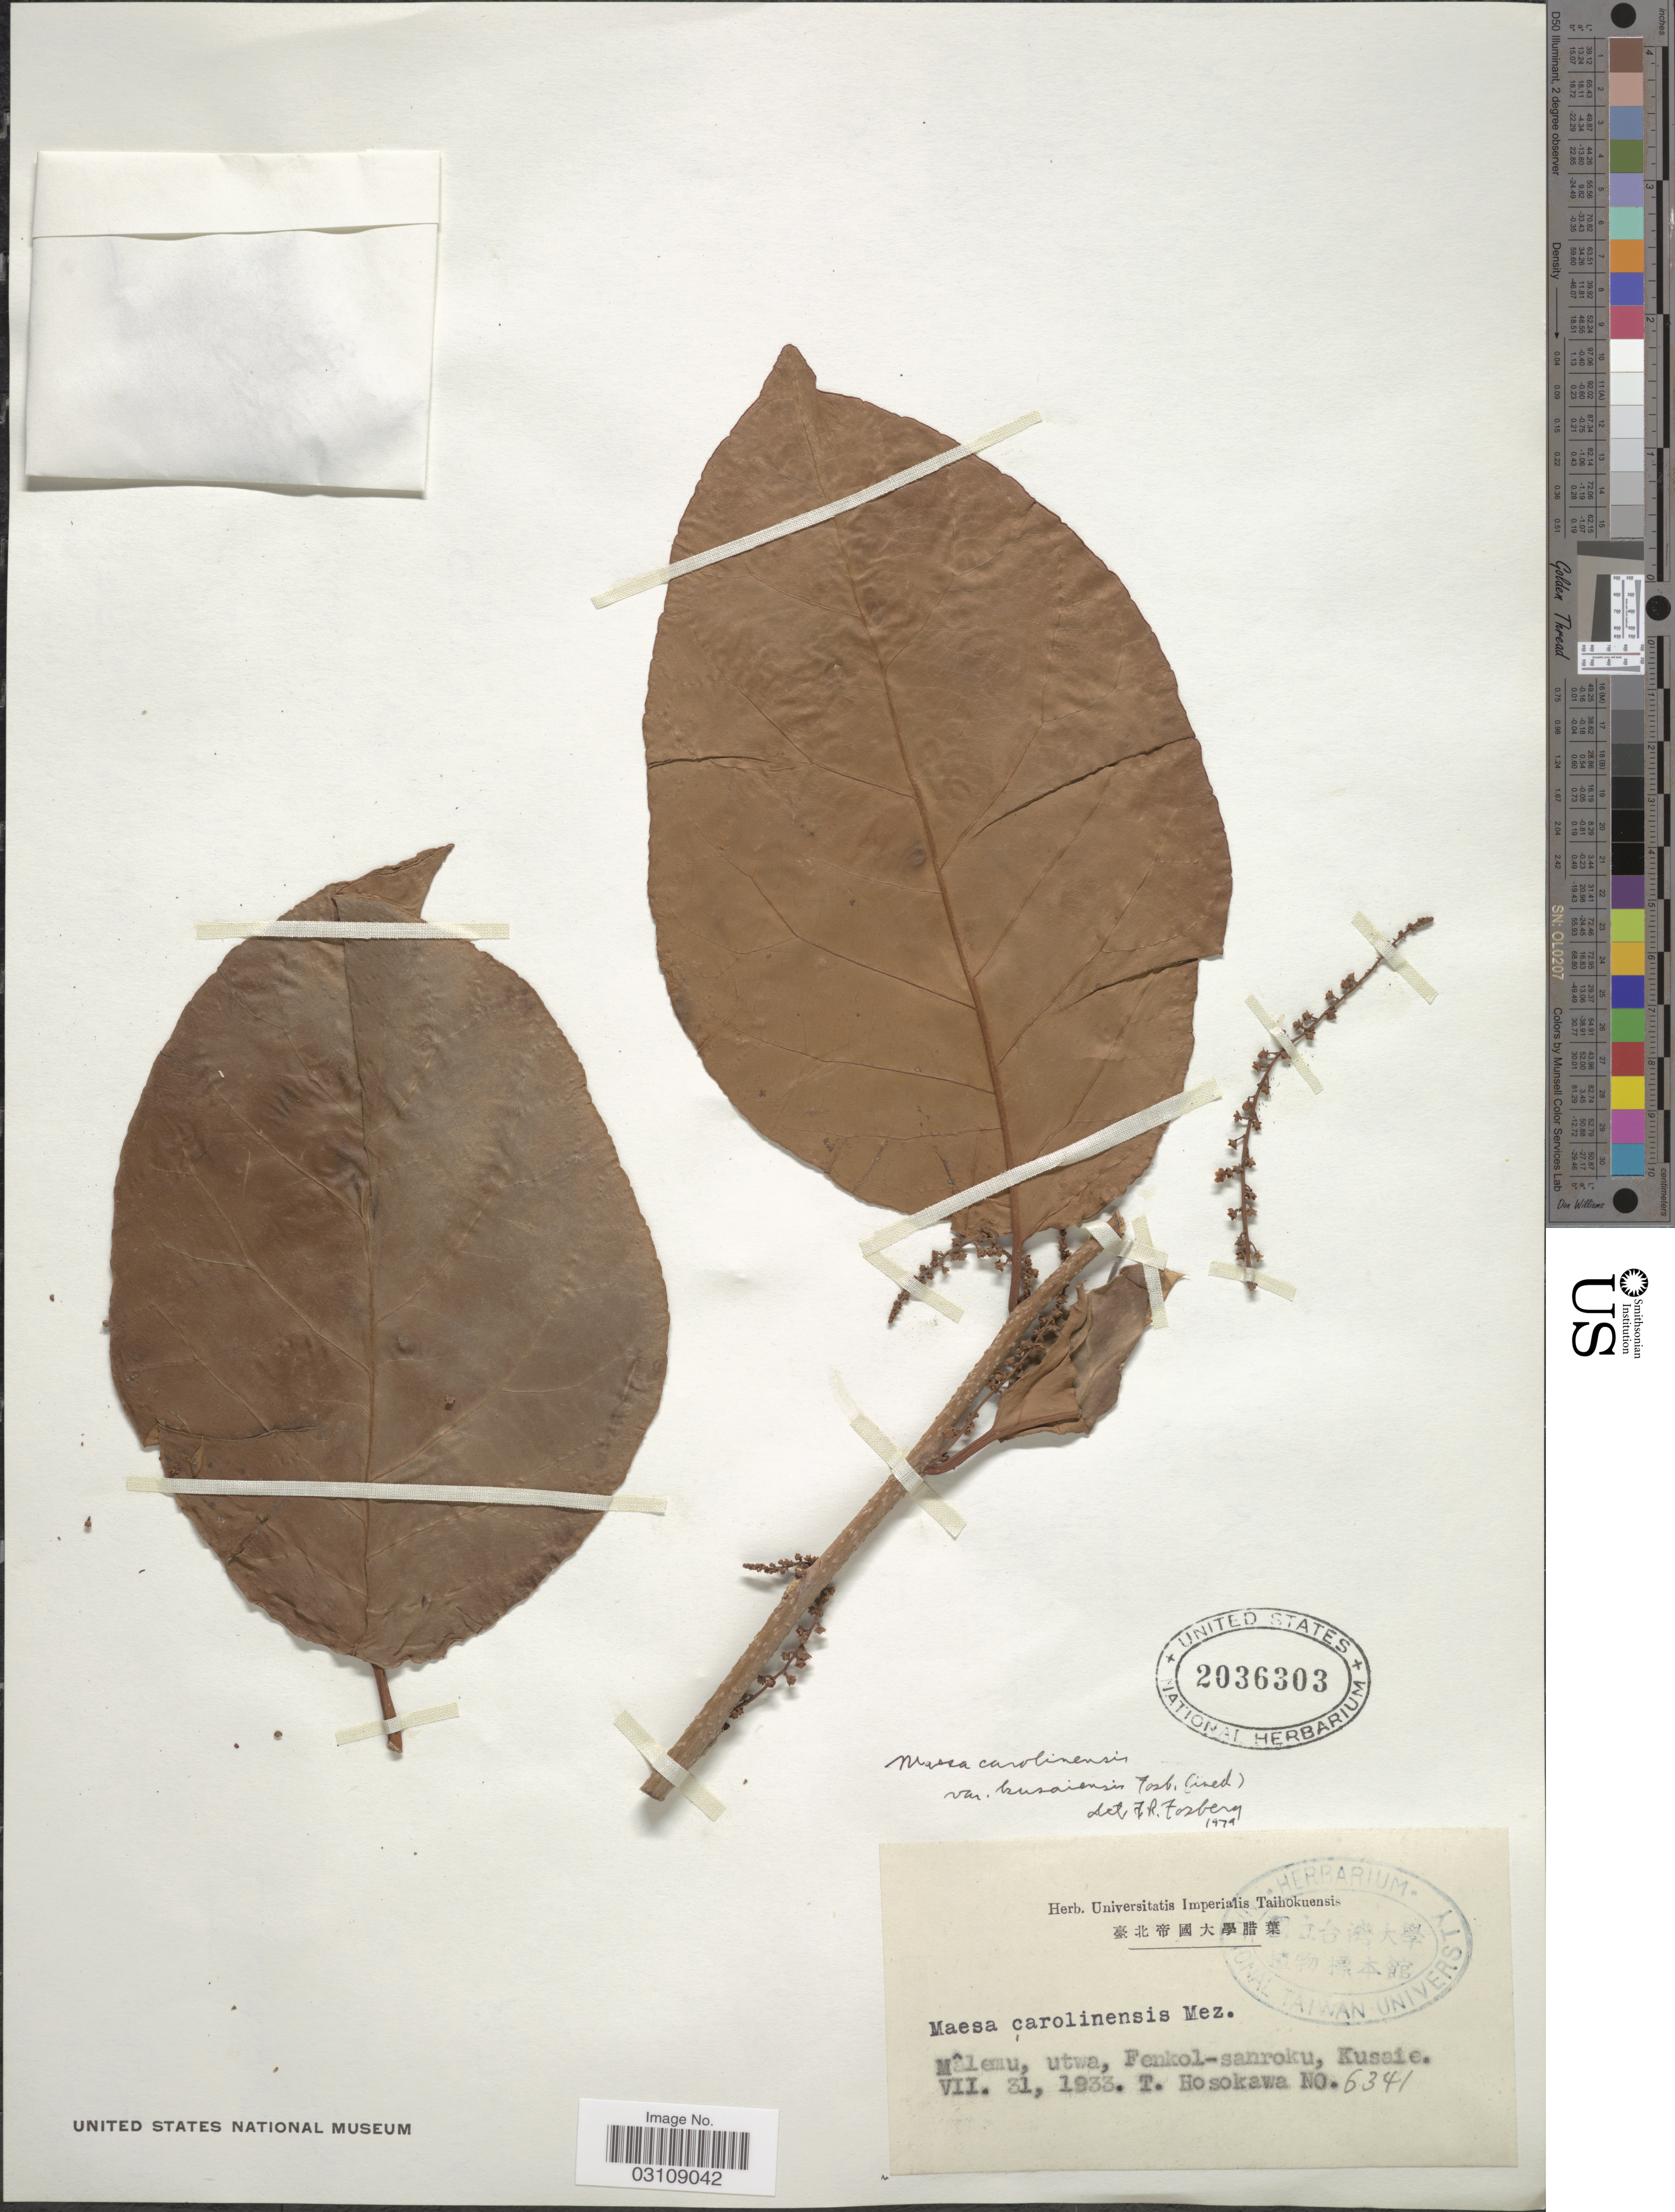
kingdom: Plantae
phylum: Tracheophyta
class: Magnoliopsida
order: Ericales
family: Primulaceae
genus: Maesa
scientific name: Maesa carolinensis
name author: Mez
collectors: T. Hosokawa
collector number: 6341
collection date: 1933-07-31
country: Micronesia, Federated States of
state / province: Kosrae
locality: Mâlemu, utwa, Fenkol-sanroku, Kusaie.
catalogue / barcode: US 2036303